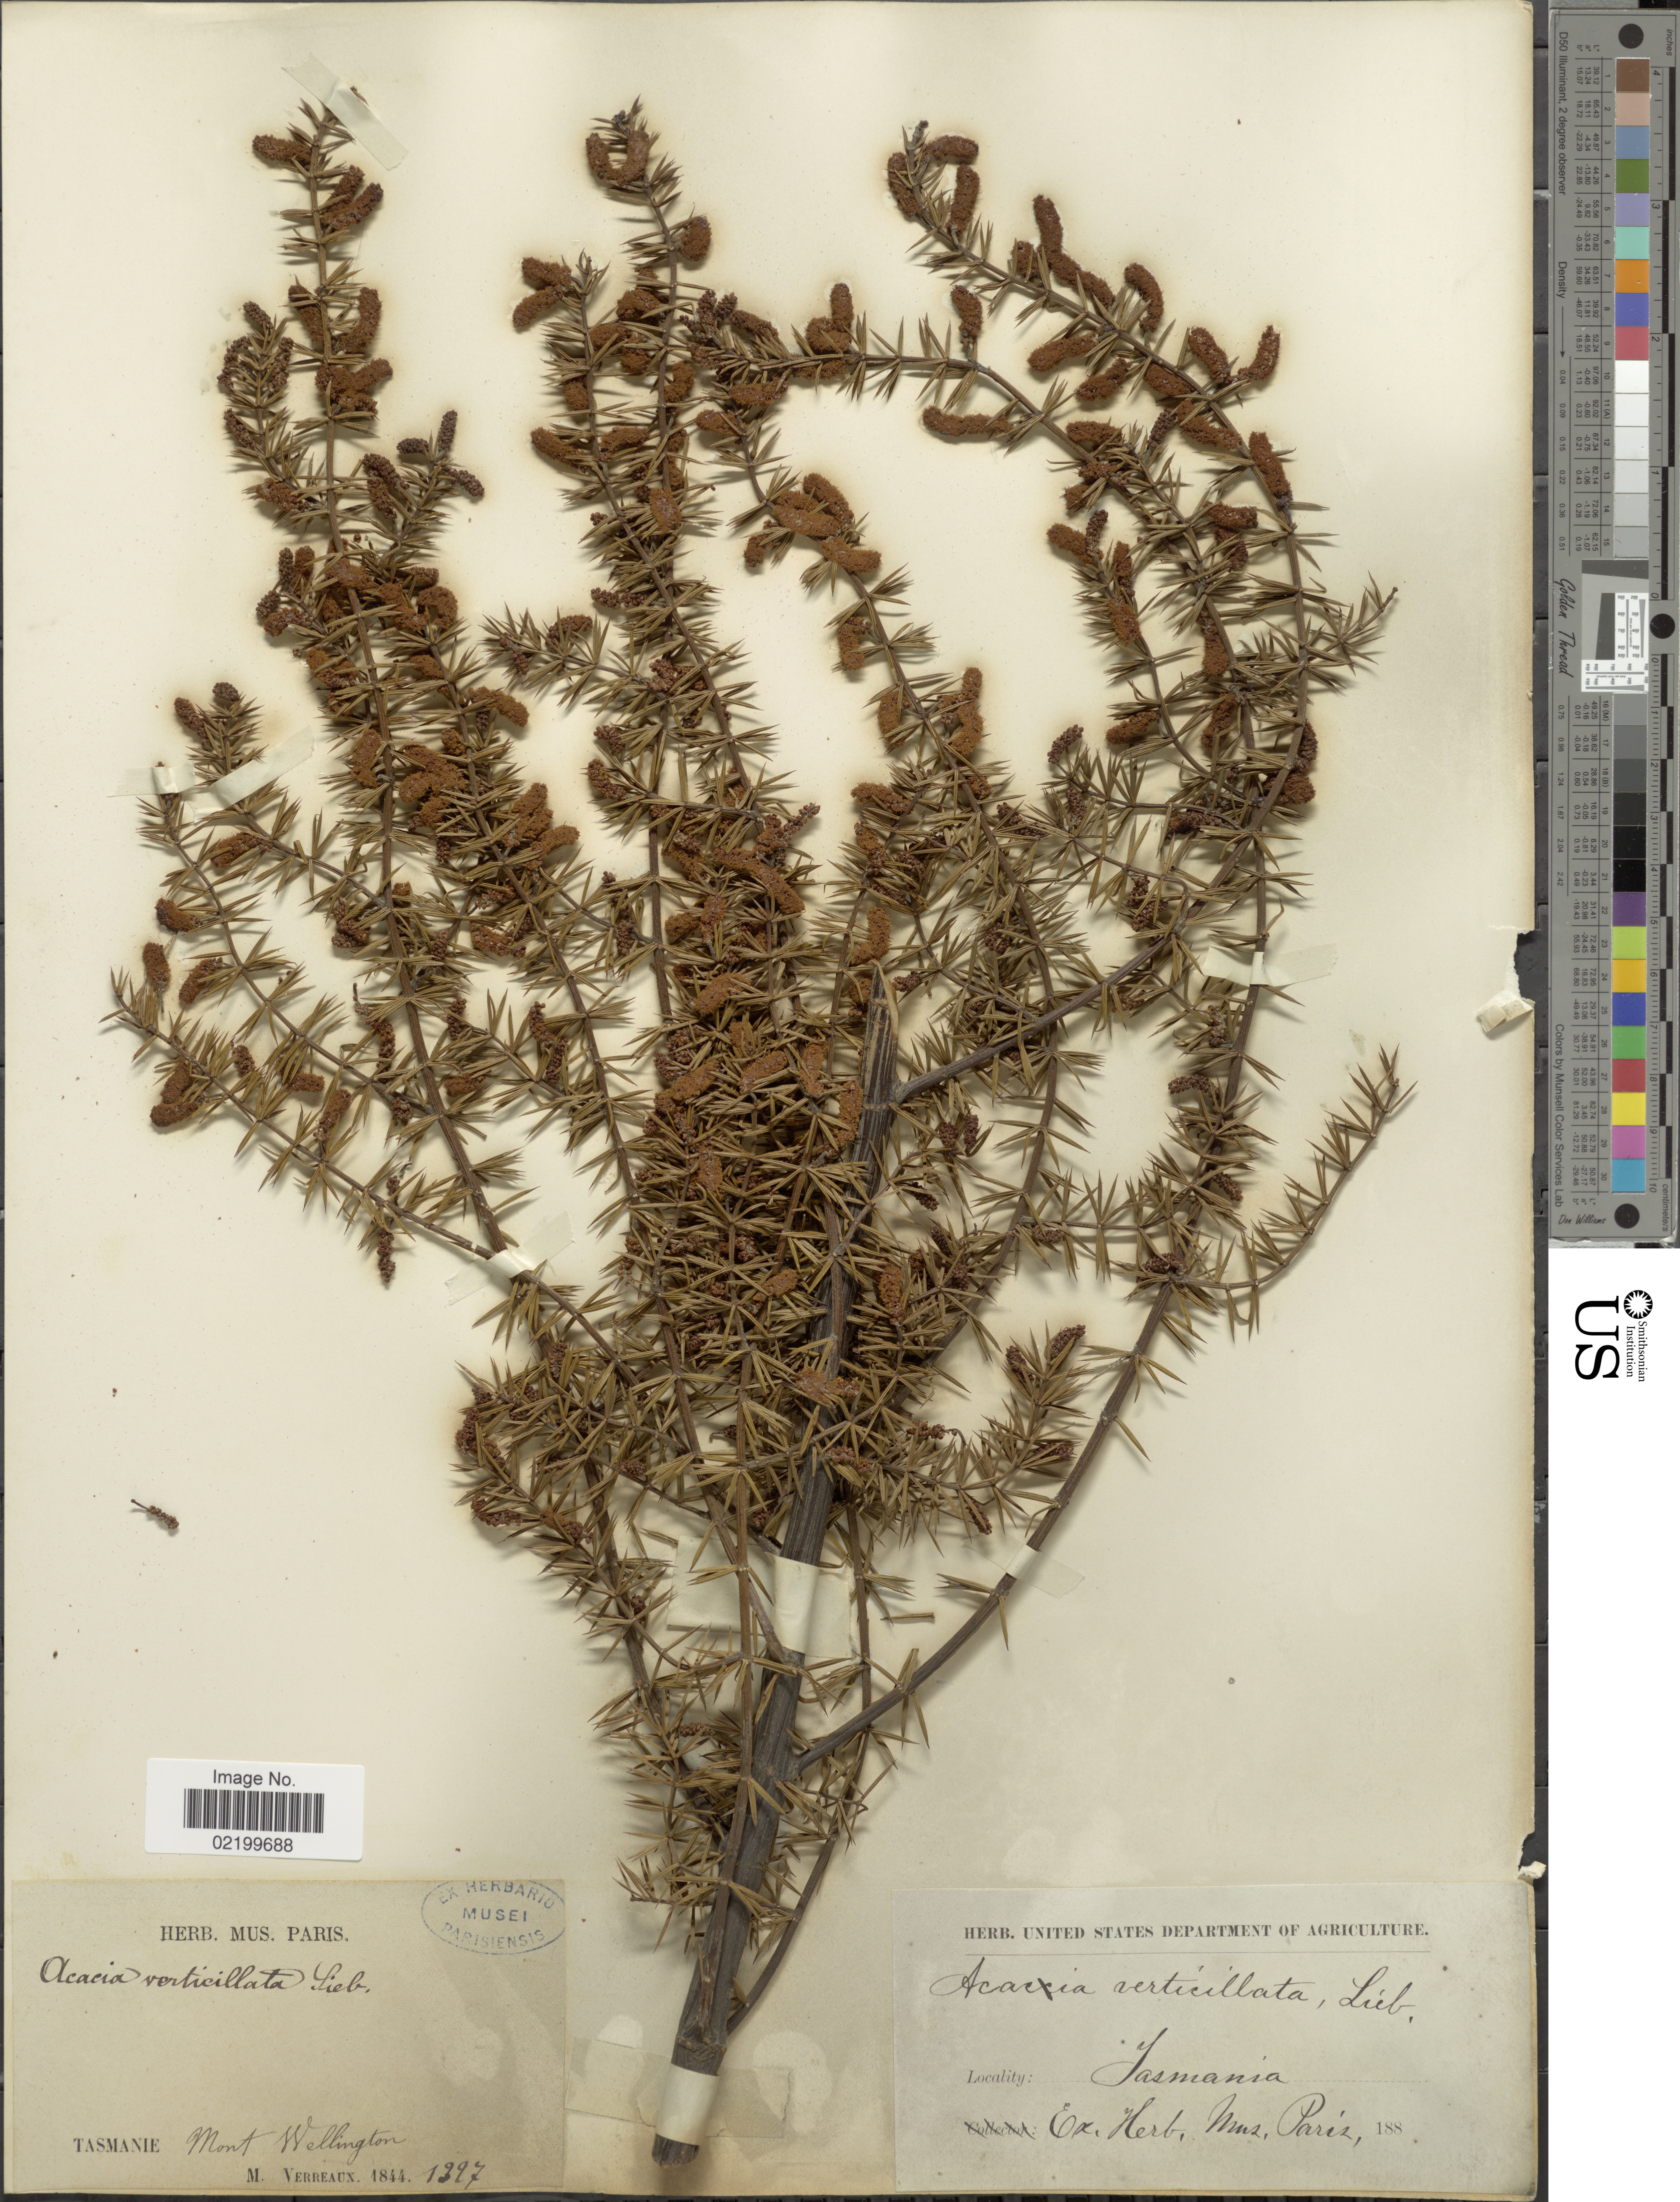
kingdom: Plantae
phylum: Tracheophyta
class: Magnoliopsida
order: Fabales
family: Fabaceae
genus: Acacia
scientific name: Acacia verticillata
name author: (L'Hér.) Willd.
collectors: M. Verreaux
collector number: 1327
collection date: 1844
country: Australia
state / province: Tasmania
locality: Tasmanie, Mont Wellington.